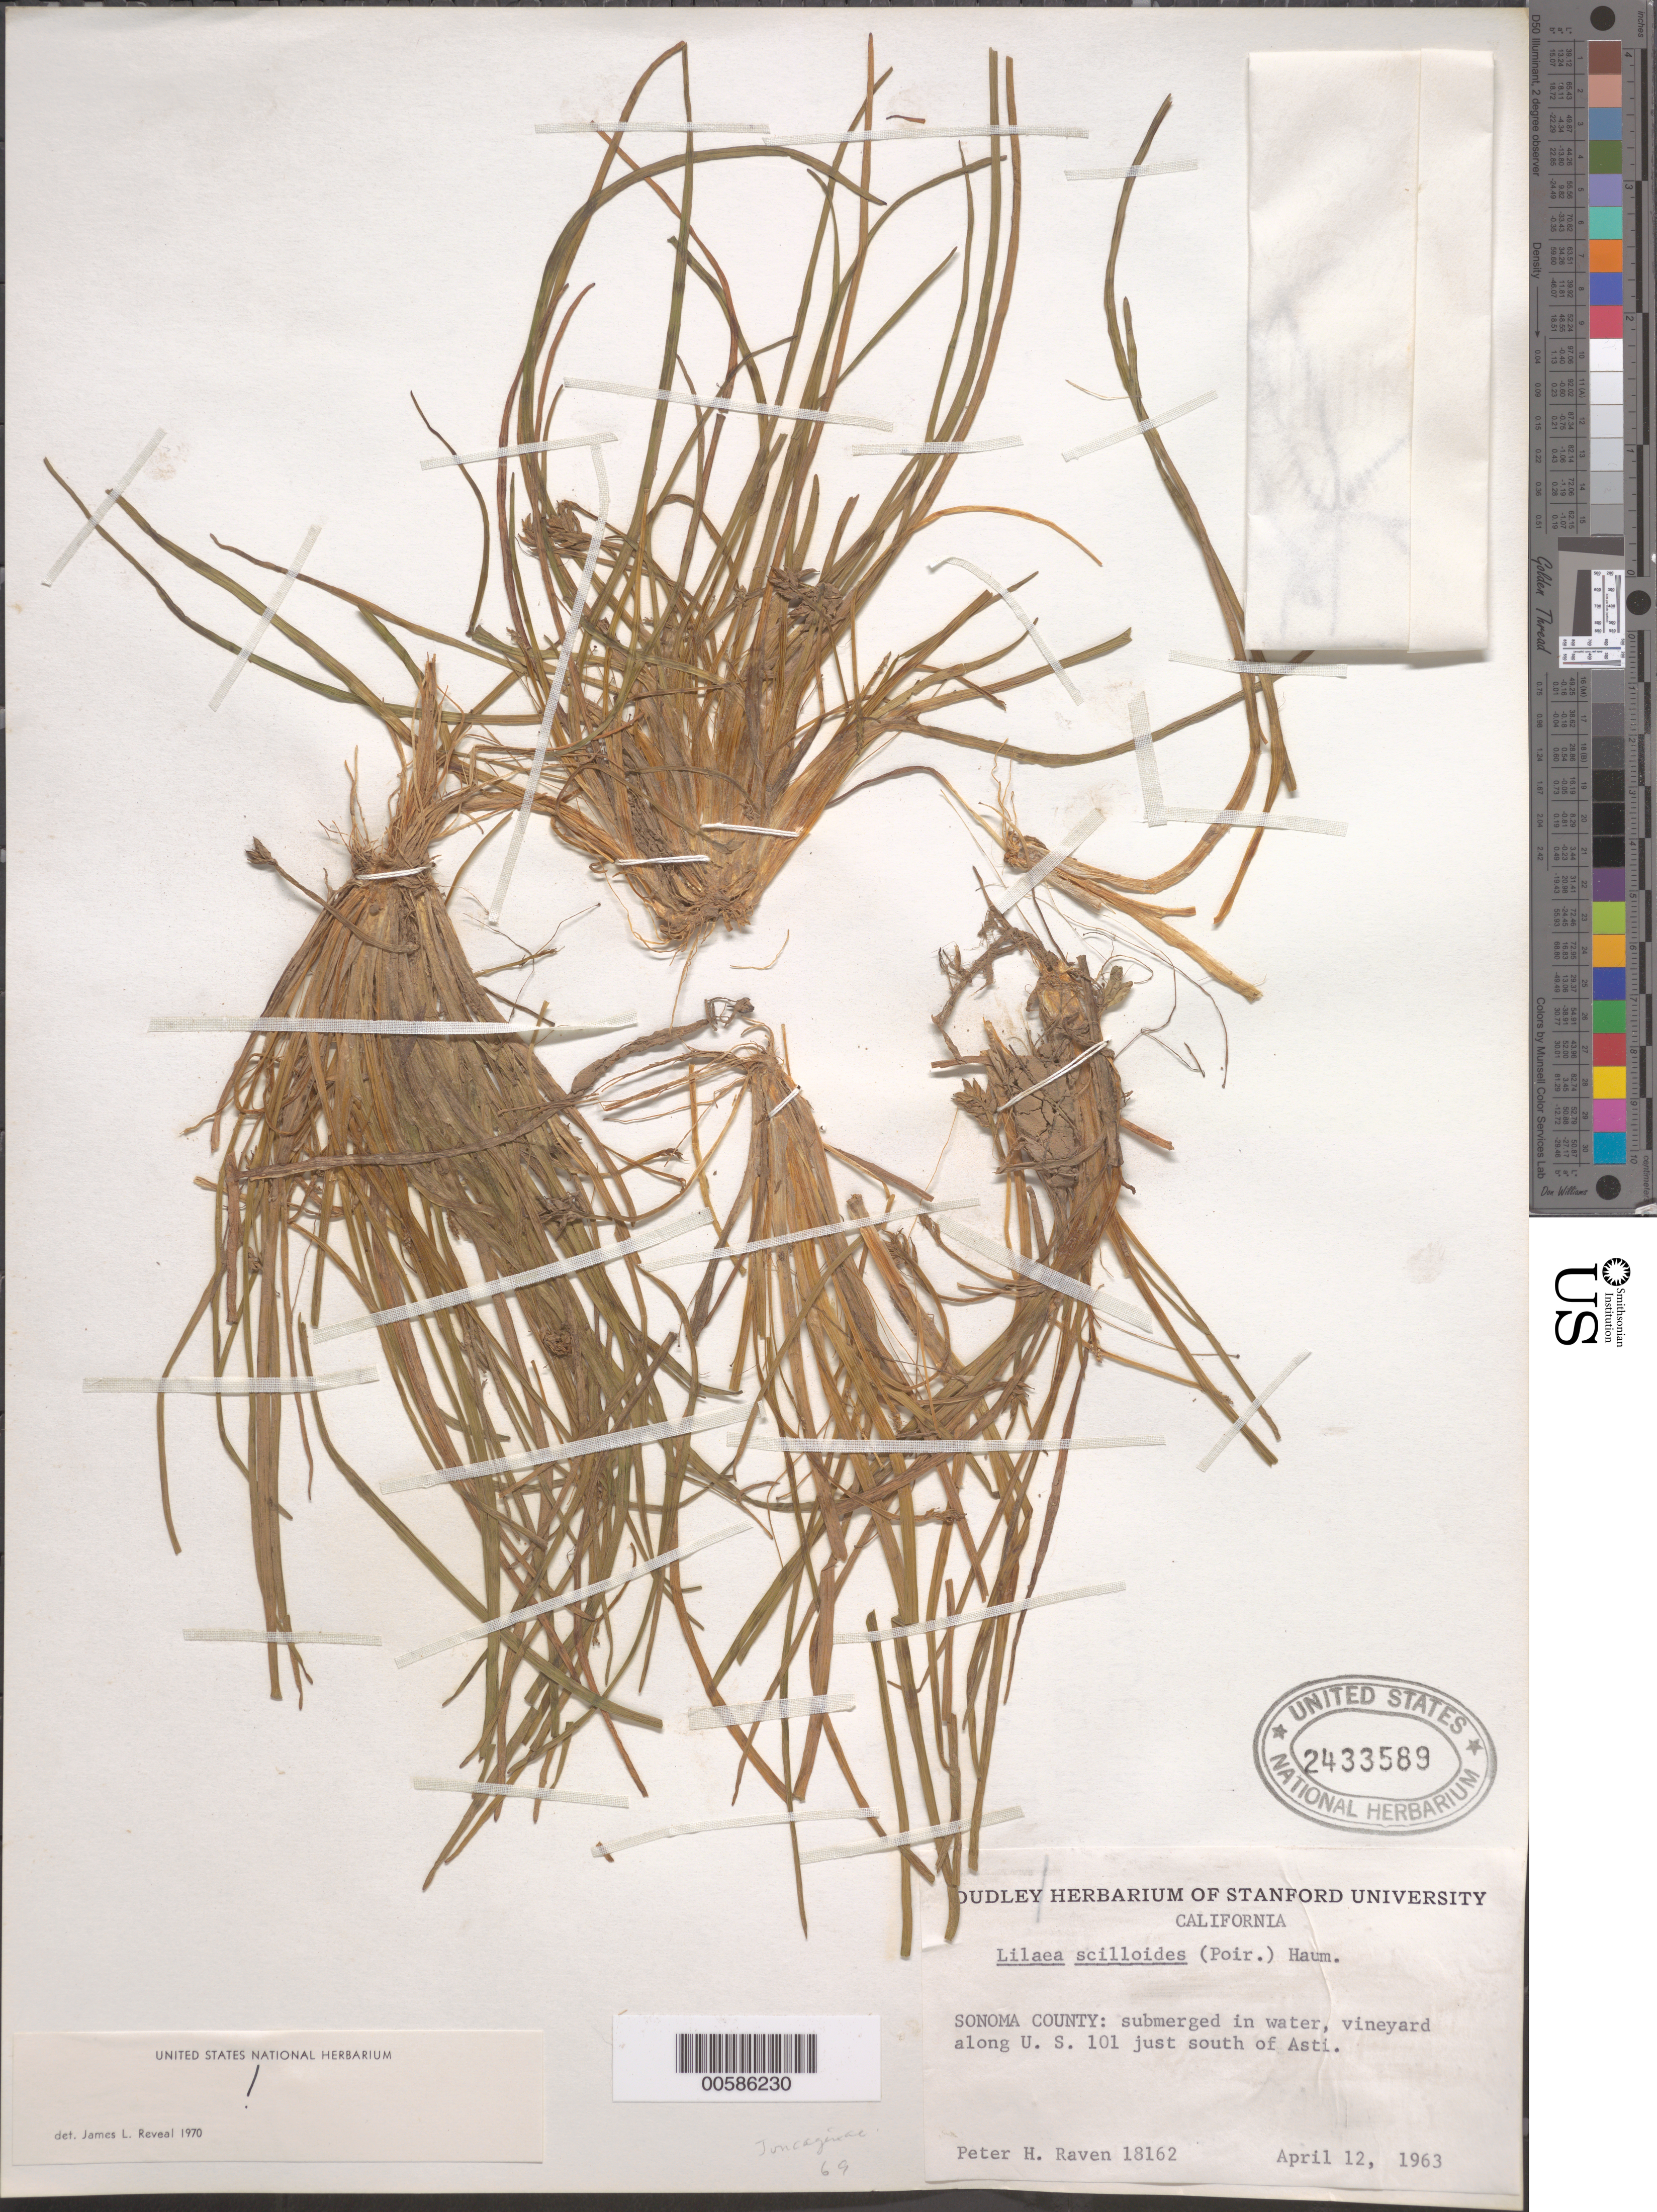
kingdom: Plantae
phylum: Tracheophyta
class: Liliopsida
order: Alismatales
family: Juncaginaceae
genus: Triglochin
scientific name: Triglochin scilloides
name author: (Poir.) Mering & Kadereit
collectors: P. H. Raven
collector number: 18162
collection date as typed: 12 Apr 1963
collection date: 1963-04-12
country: United States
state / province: California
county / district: Sonoma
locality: Along US 101 just S of Asti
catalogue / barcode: US 2433589